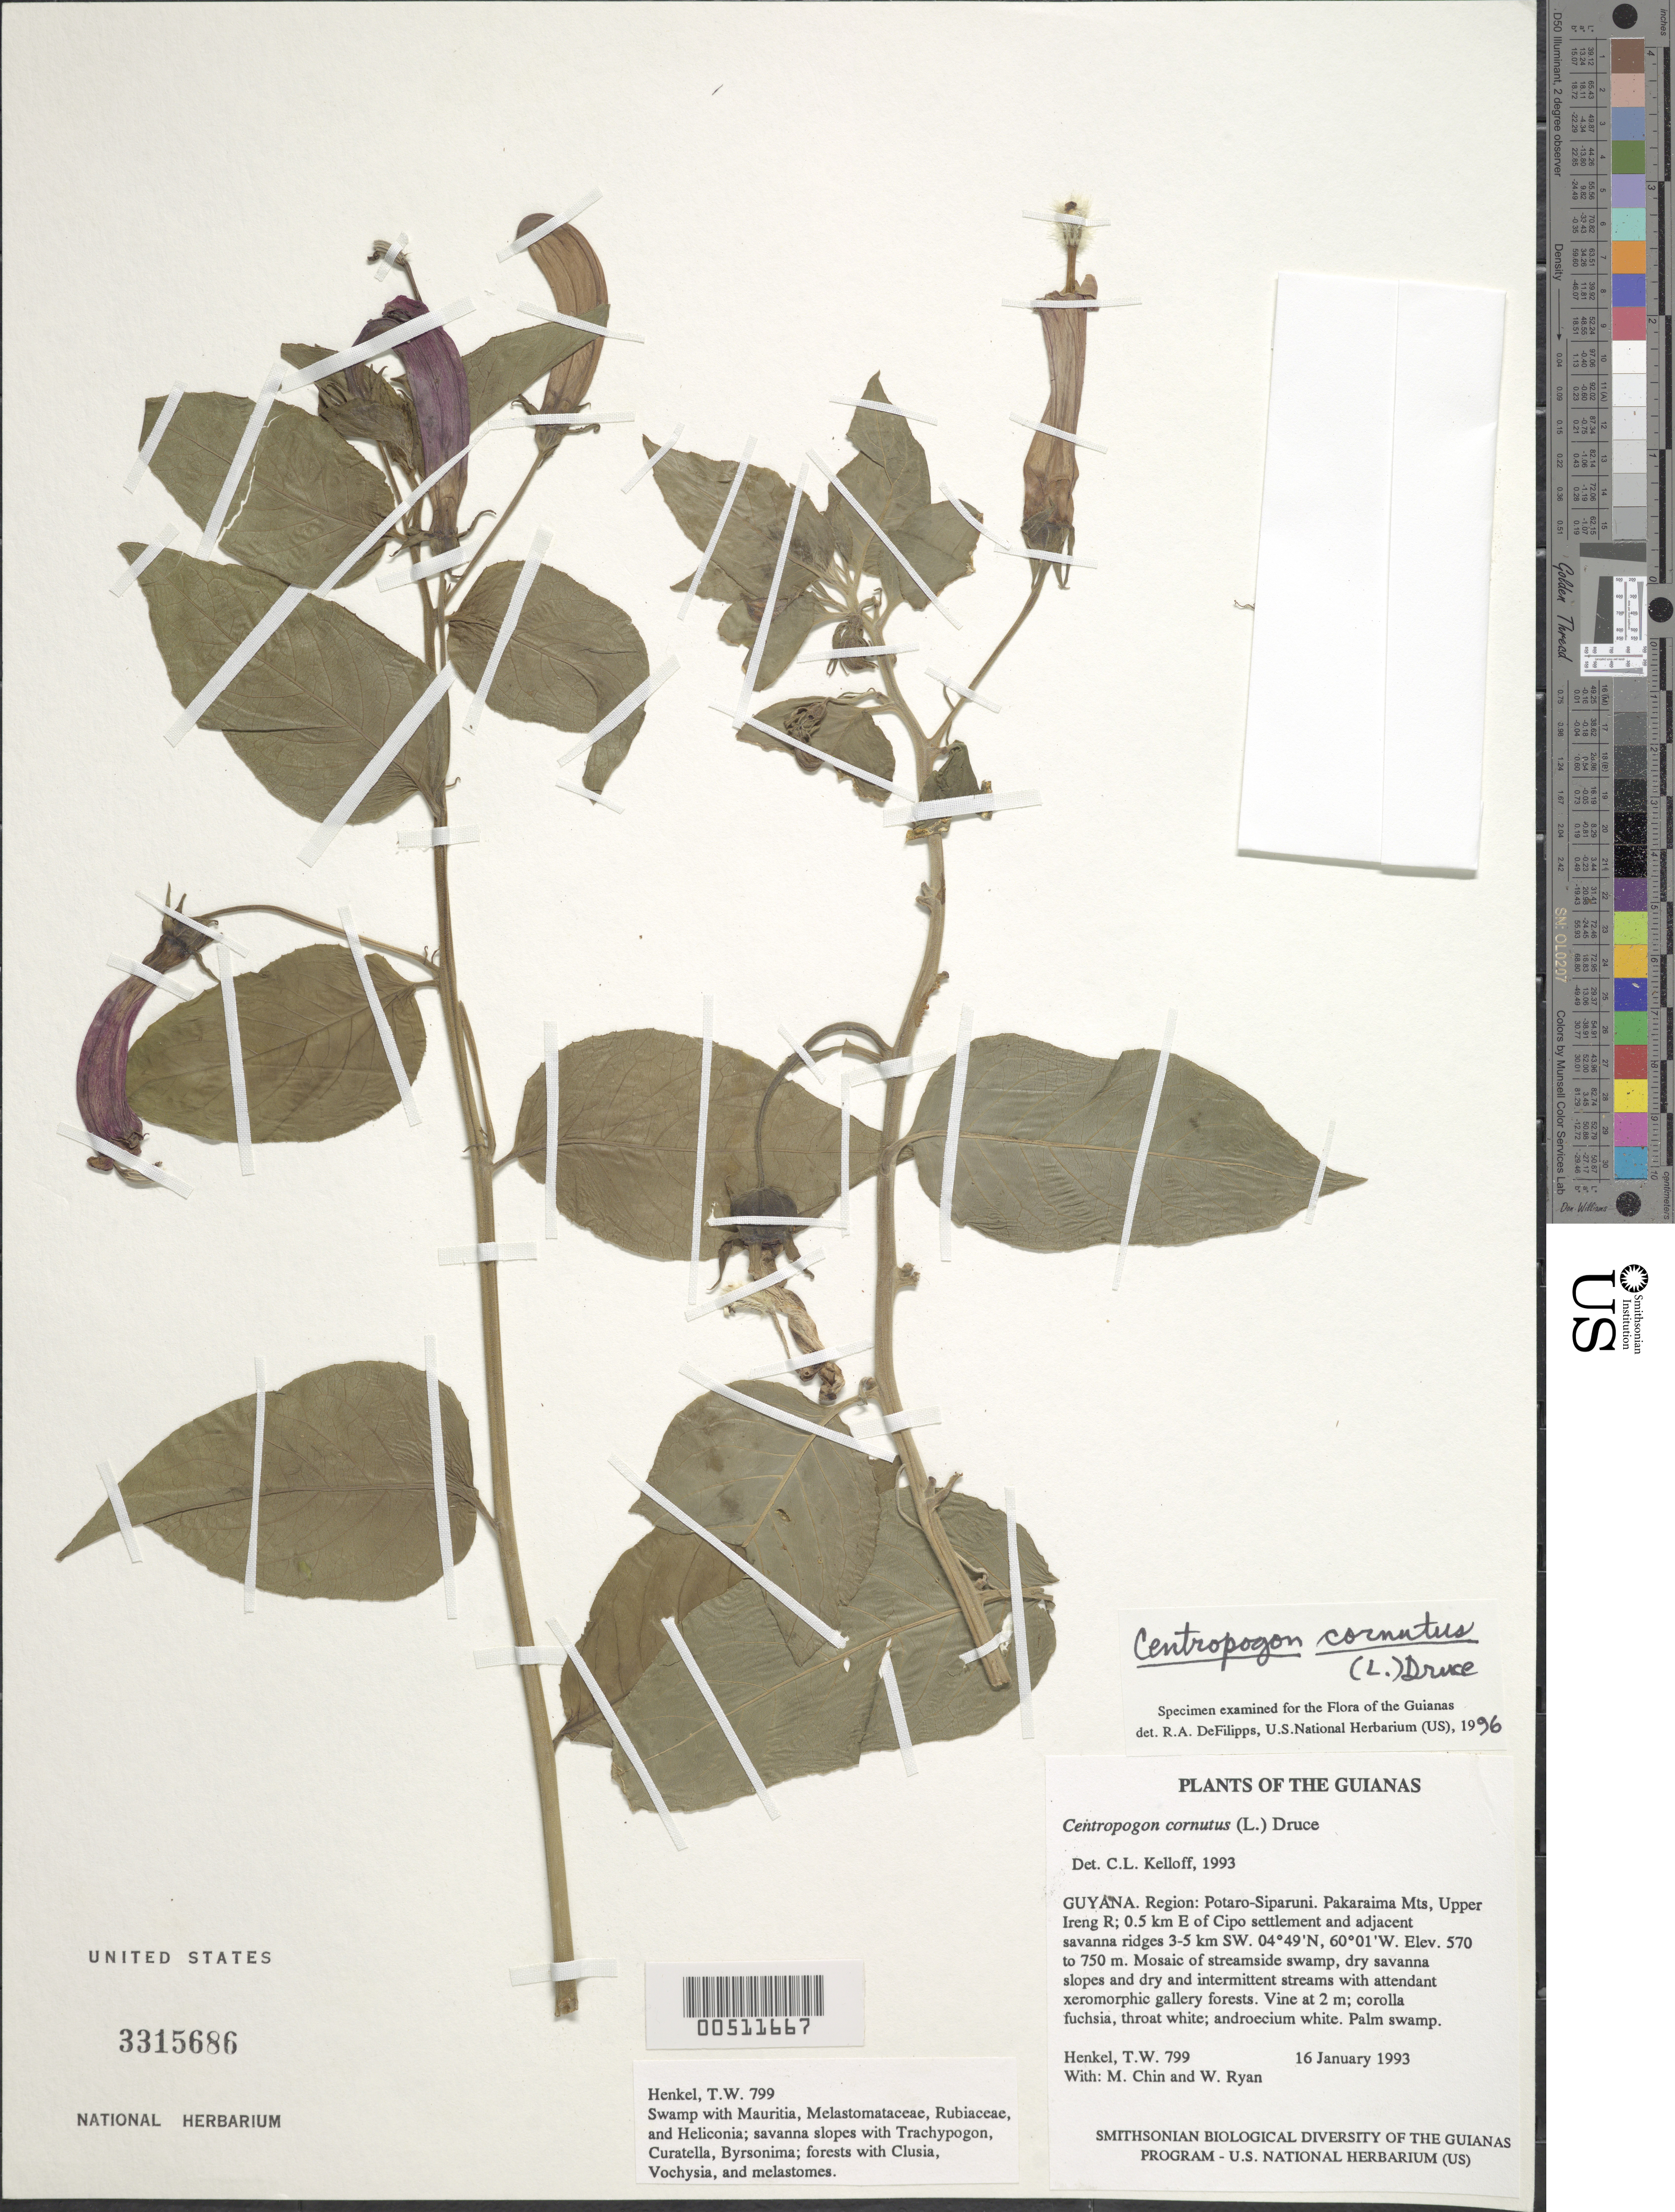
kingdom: Plantae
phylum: Tracheophyta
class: Magnoliopsida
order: Asterales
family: Campanulaceae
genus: Centropogon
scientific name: Centropogon cornutus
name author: (L.) Druce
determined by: DeFilipps, R. A.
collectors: T. Henkel, M. Chin & W. Ryan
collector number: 799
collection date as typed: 16 January 1993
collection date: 1993-01-16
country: Guyana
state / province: Potaro-Siparuni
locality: Pakaraima Mts, Upper Ireng R; 0.5 km E of Cipo settlement and adjacent savanna ridges 3-5 km SW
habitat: Mosaic of streamside swamp, dry savanna slopes and dry and intermittent streams with attendant xeromorphic gallery forests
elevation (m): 570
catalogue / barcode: US 3315686